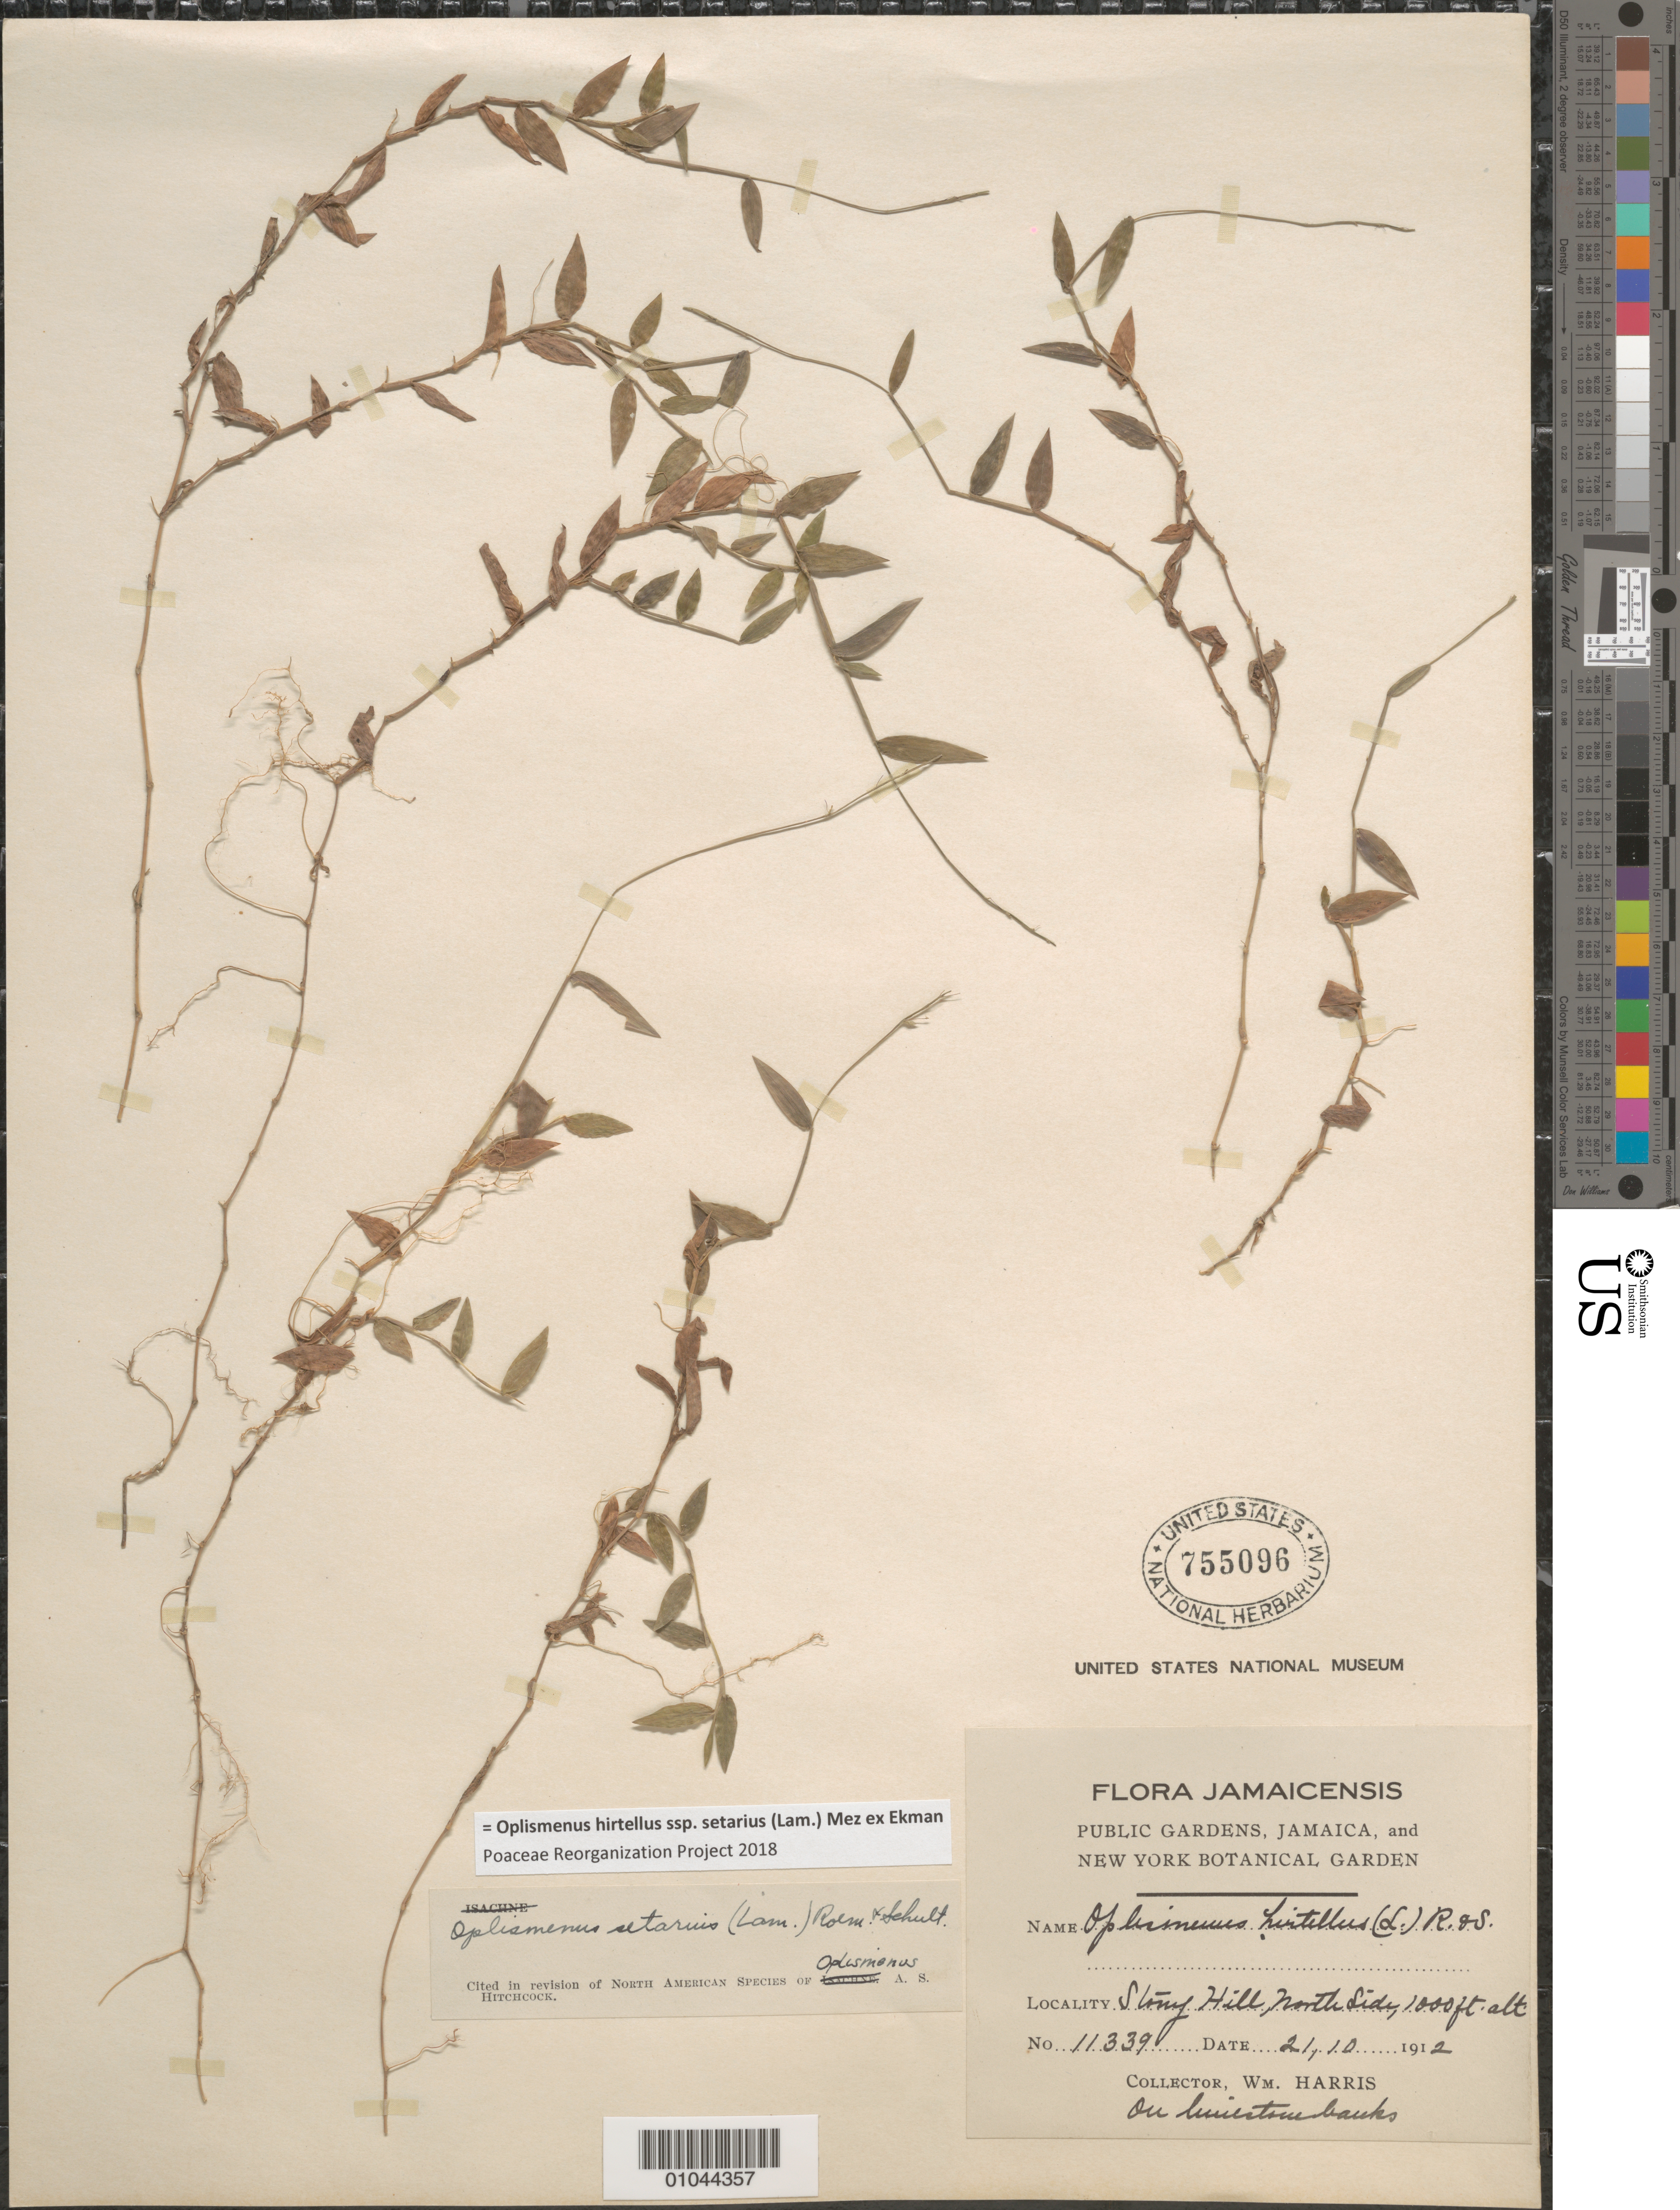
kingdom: Plantae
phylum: Tracheophyta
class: Liliopsida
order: Poales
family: Poaceae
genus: Oplismenus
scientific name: Oplismenus hirtellus subsp. setarius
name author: (Lam.) Mez ex Ekman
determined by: Poaceae Reorganization Project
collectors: W. Harris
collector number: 11339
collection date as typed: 21 Oct 1912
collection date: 1912-10-21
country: Jamaica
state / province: Saint Andrew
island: Jamaica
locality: Stony Hill, North Side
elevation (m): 305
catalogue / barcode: US 755096